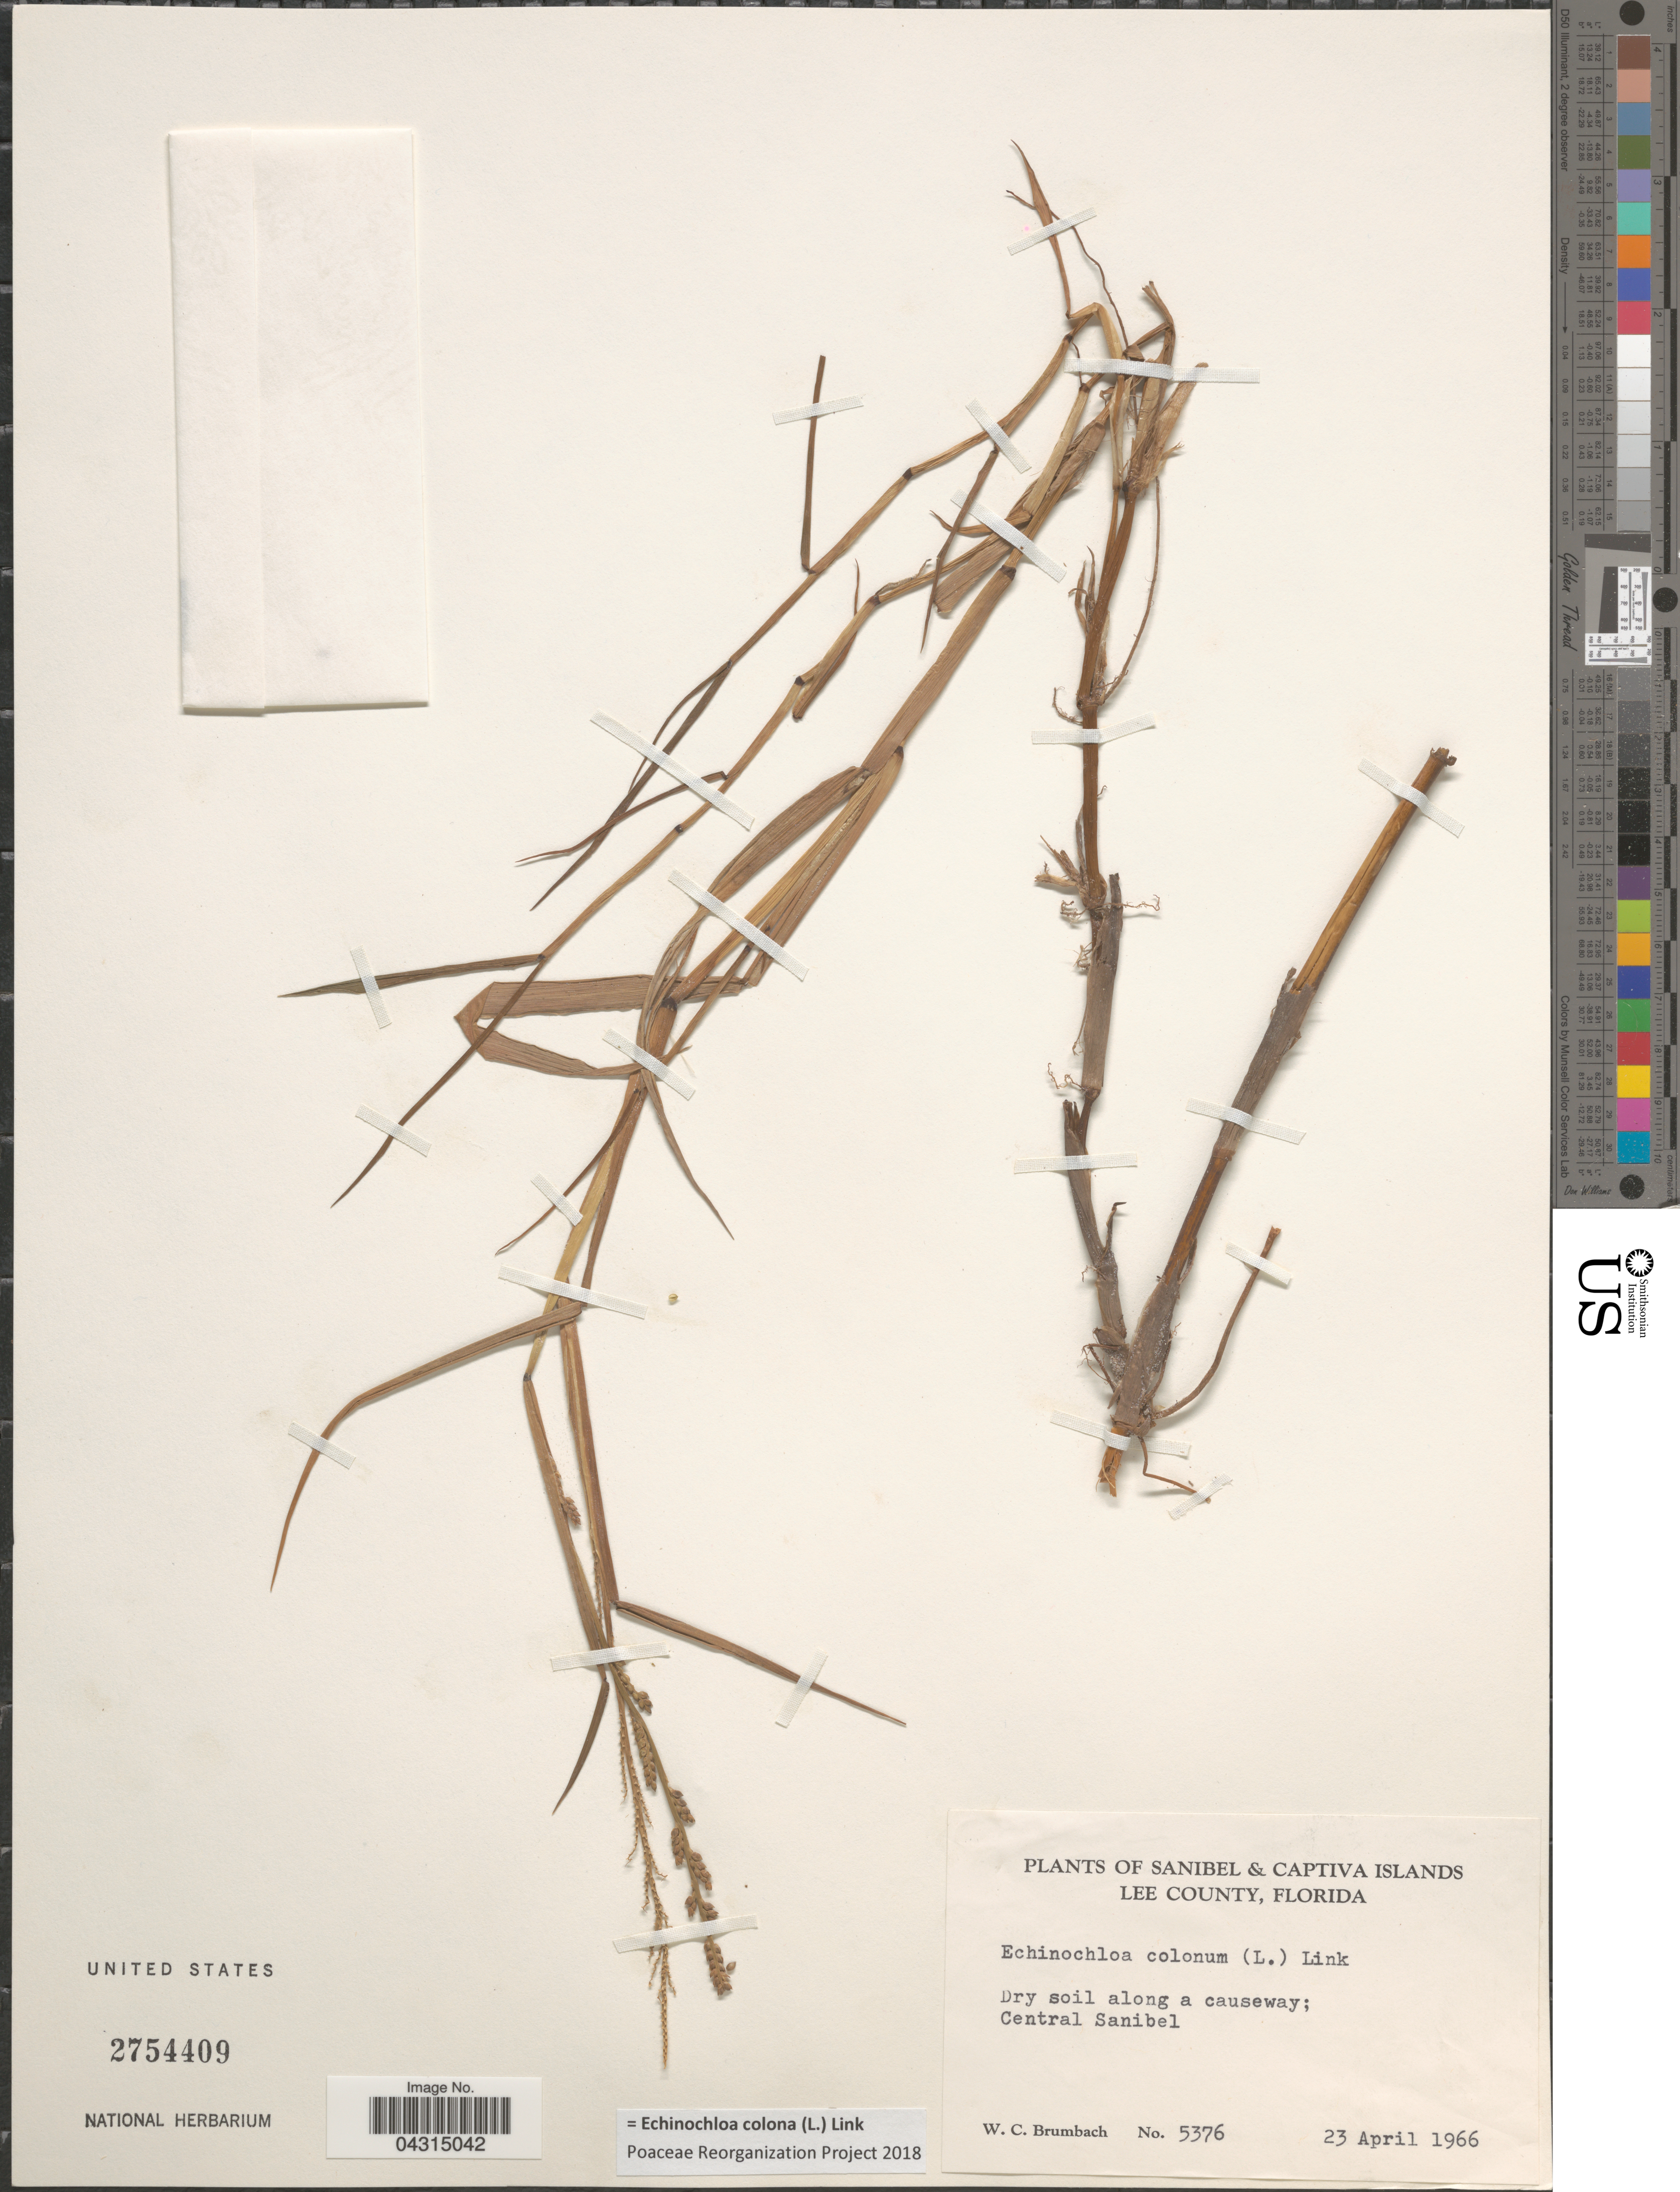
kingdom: Plantae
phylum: Tracheophyta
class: Liliopsida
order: Poales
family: Poaceae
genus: Echinochloa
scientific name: Echinochloa colona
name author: (L.) Link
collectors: W. C. Brumbach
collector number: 5376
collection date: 1966-04-23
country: United States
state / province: Florida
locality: Sanibel & Captiva Islands. Lee County. Dry soil along a causeway; Central Sanibel.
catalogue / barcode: US 2754409